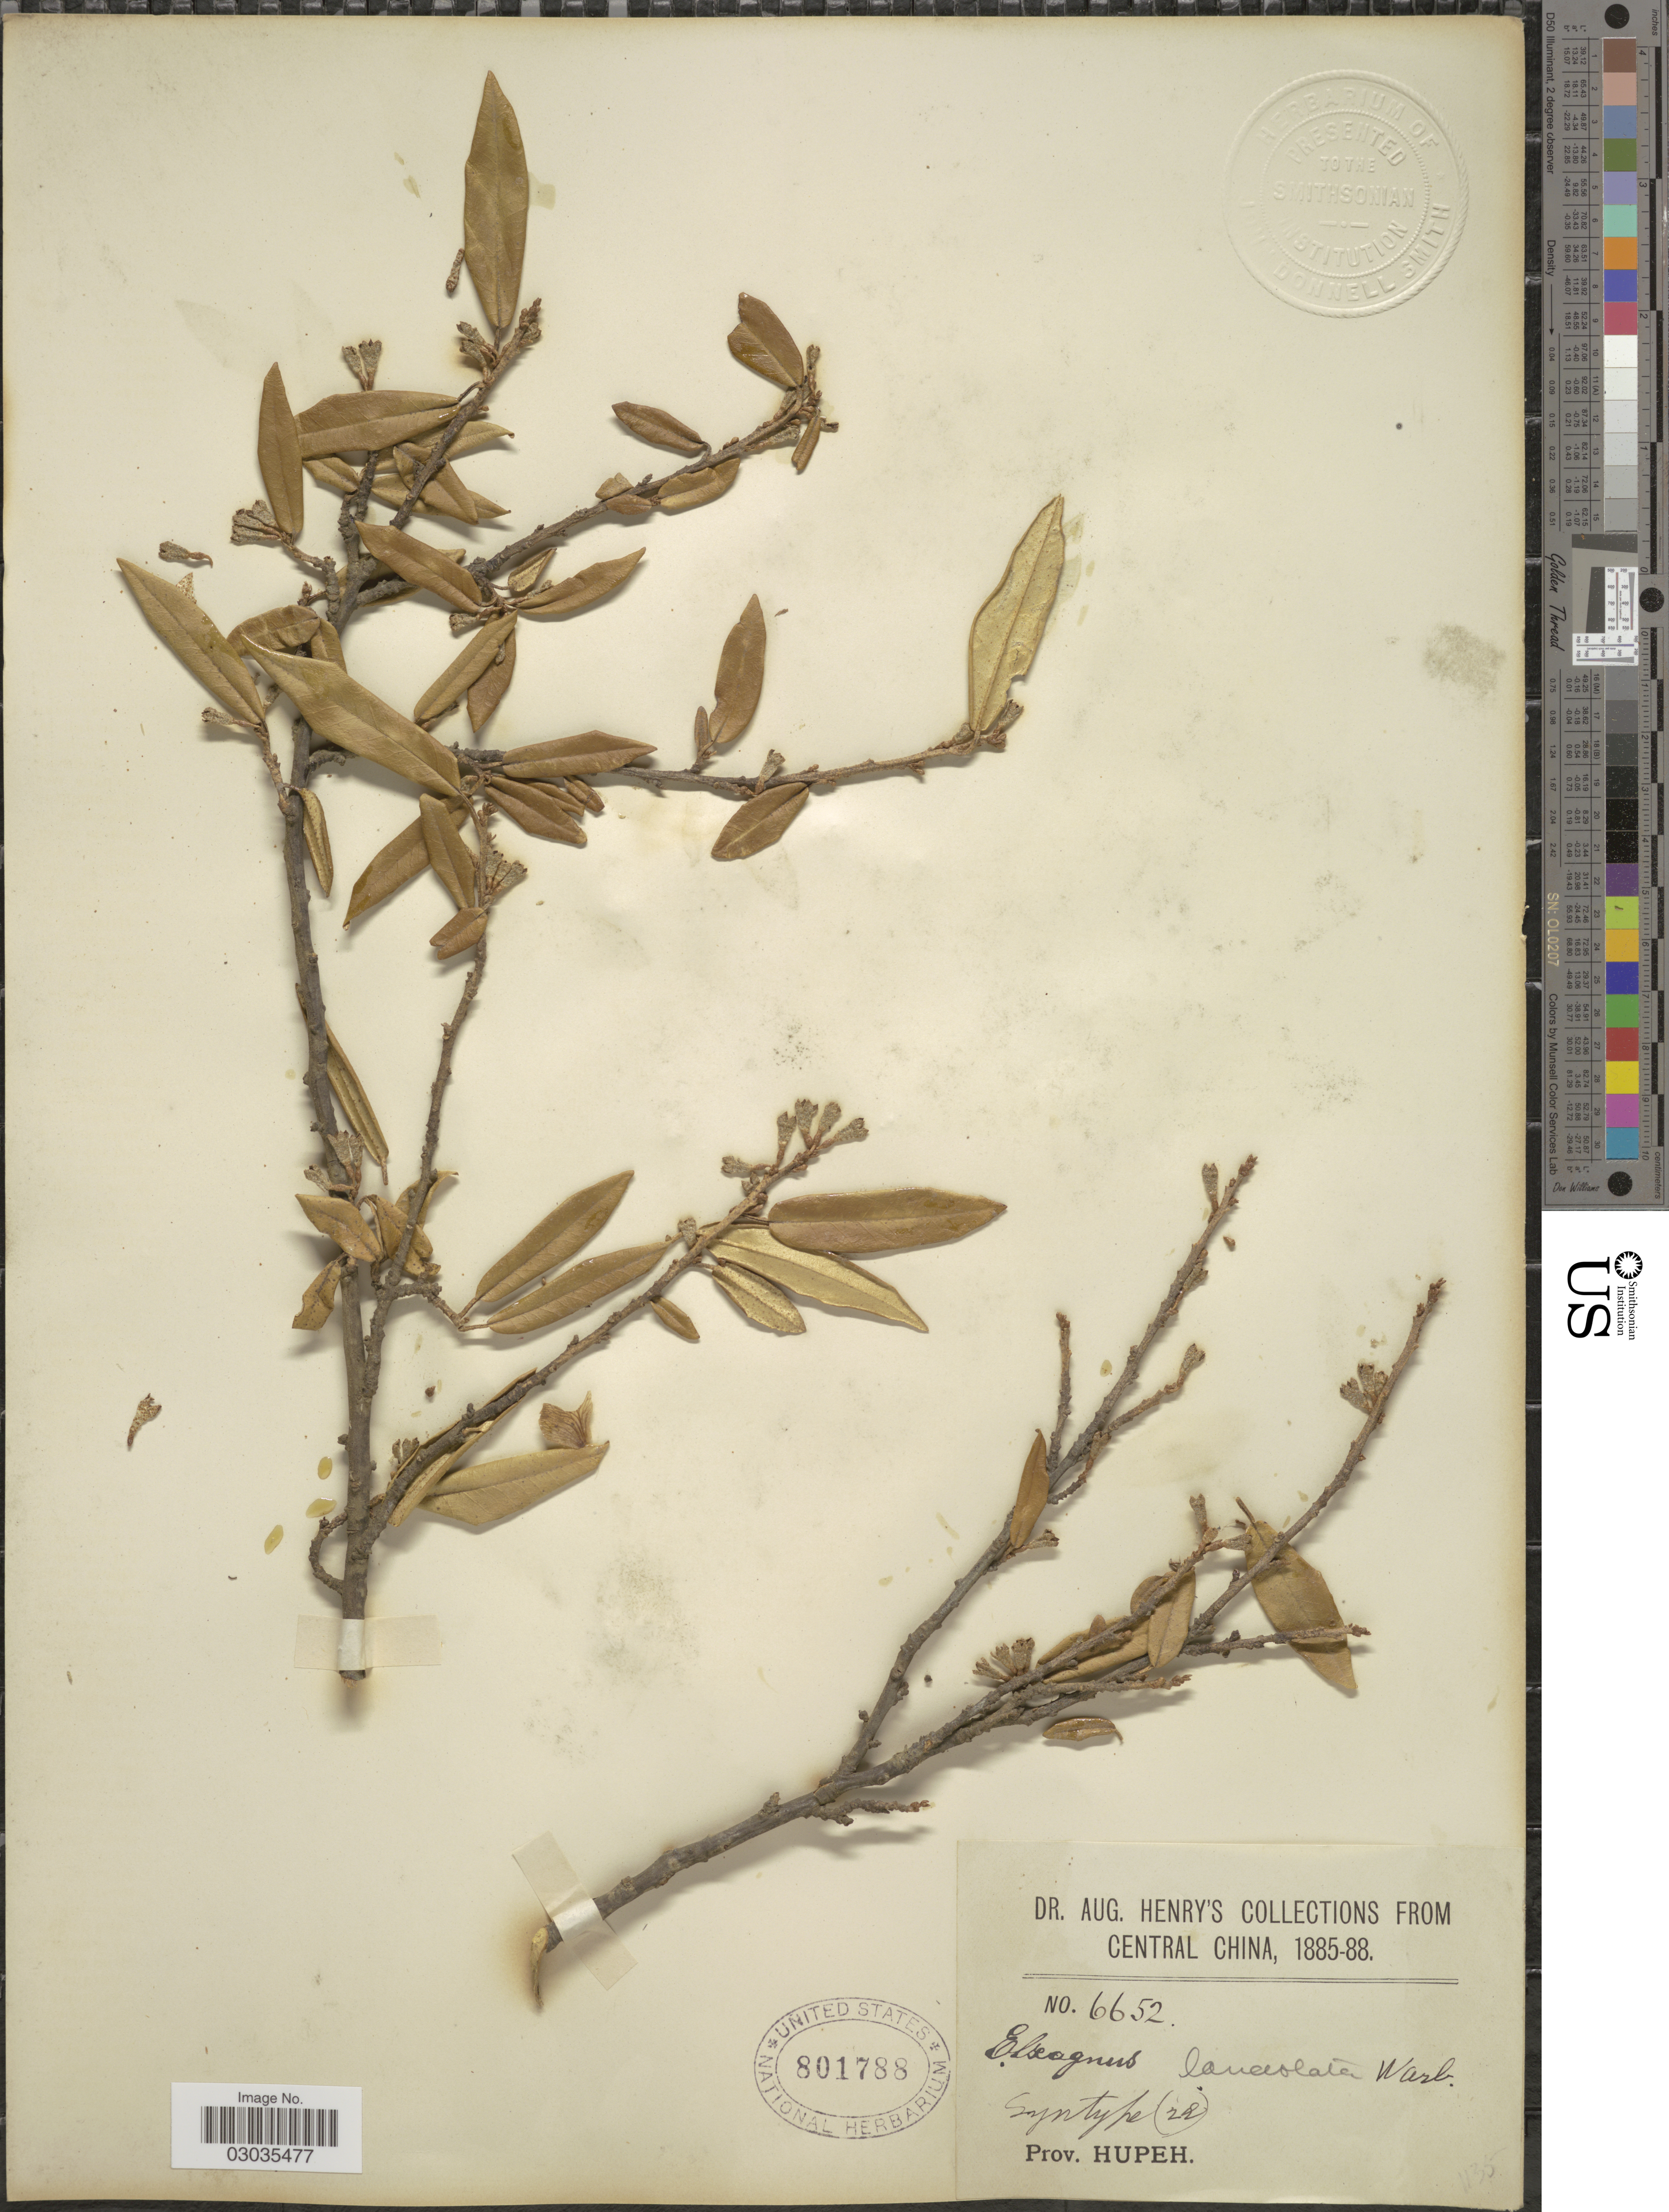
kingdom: Plantae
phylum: Tracheophyta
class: Magnoliopsida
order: Rosales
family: Elaeagnaceae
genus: Elaeagnus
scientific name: Elaeagnus lanceolata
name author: Warb.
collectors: A. Henry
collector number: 6652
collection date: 1885/1888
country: China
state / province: Hubei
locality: Central China. Prov. Hupeh.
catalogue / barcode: US 801788